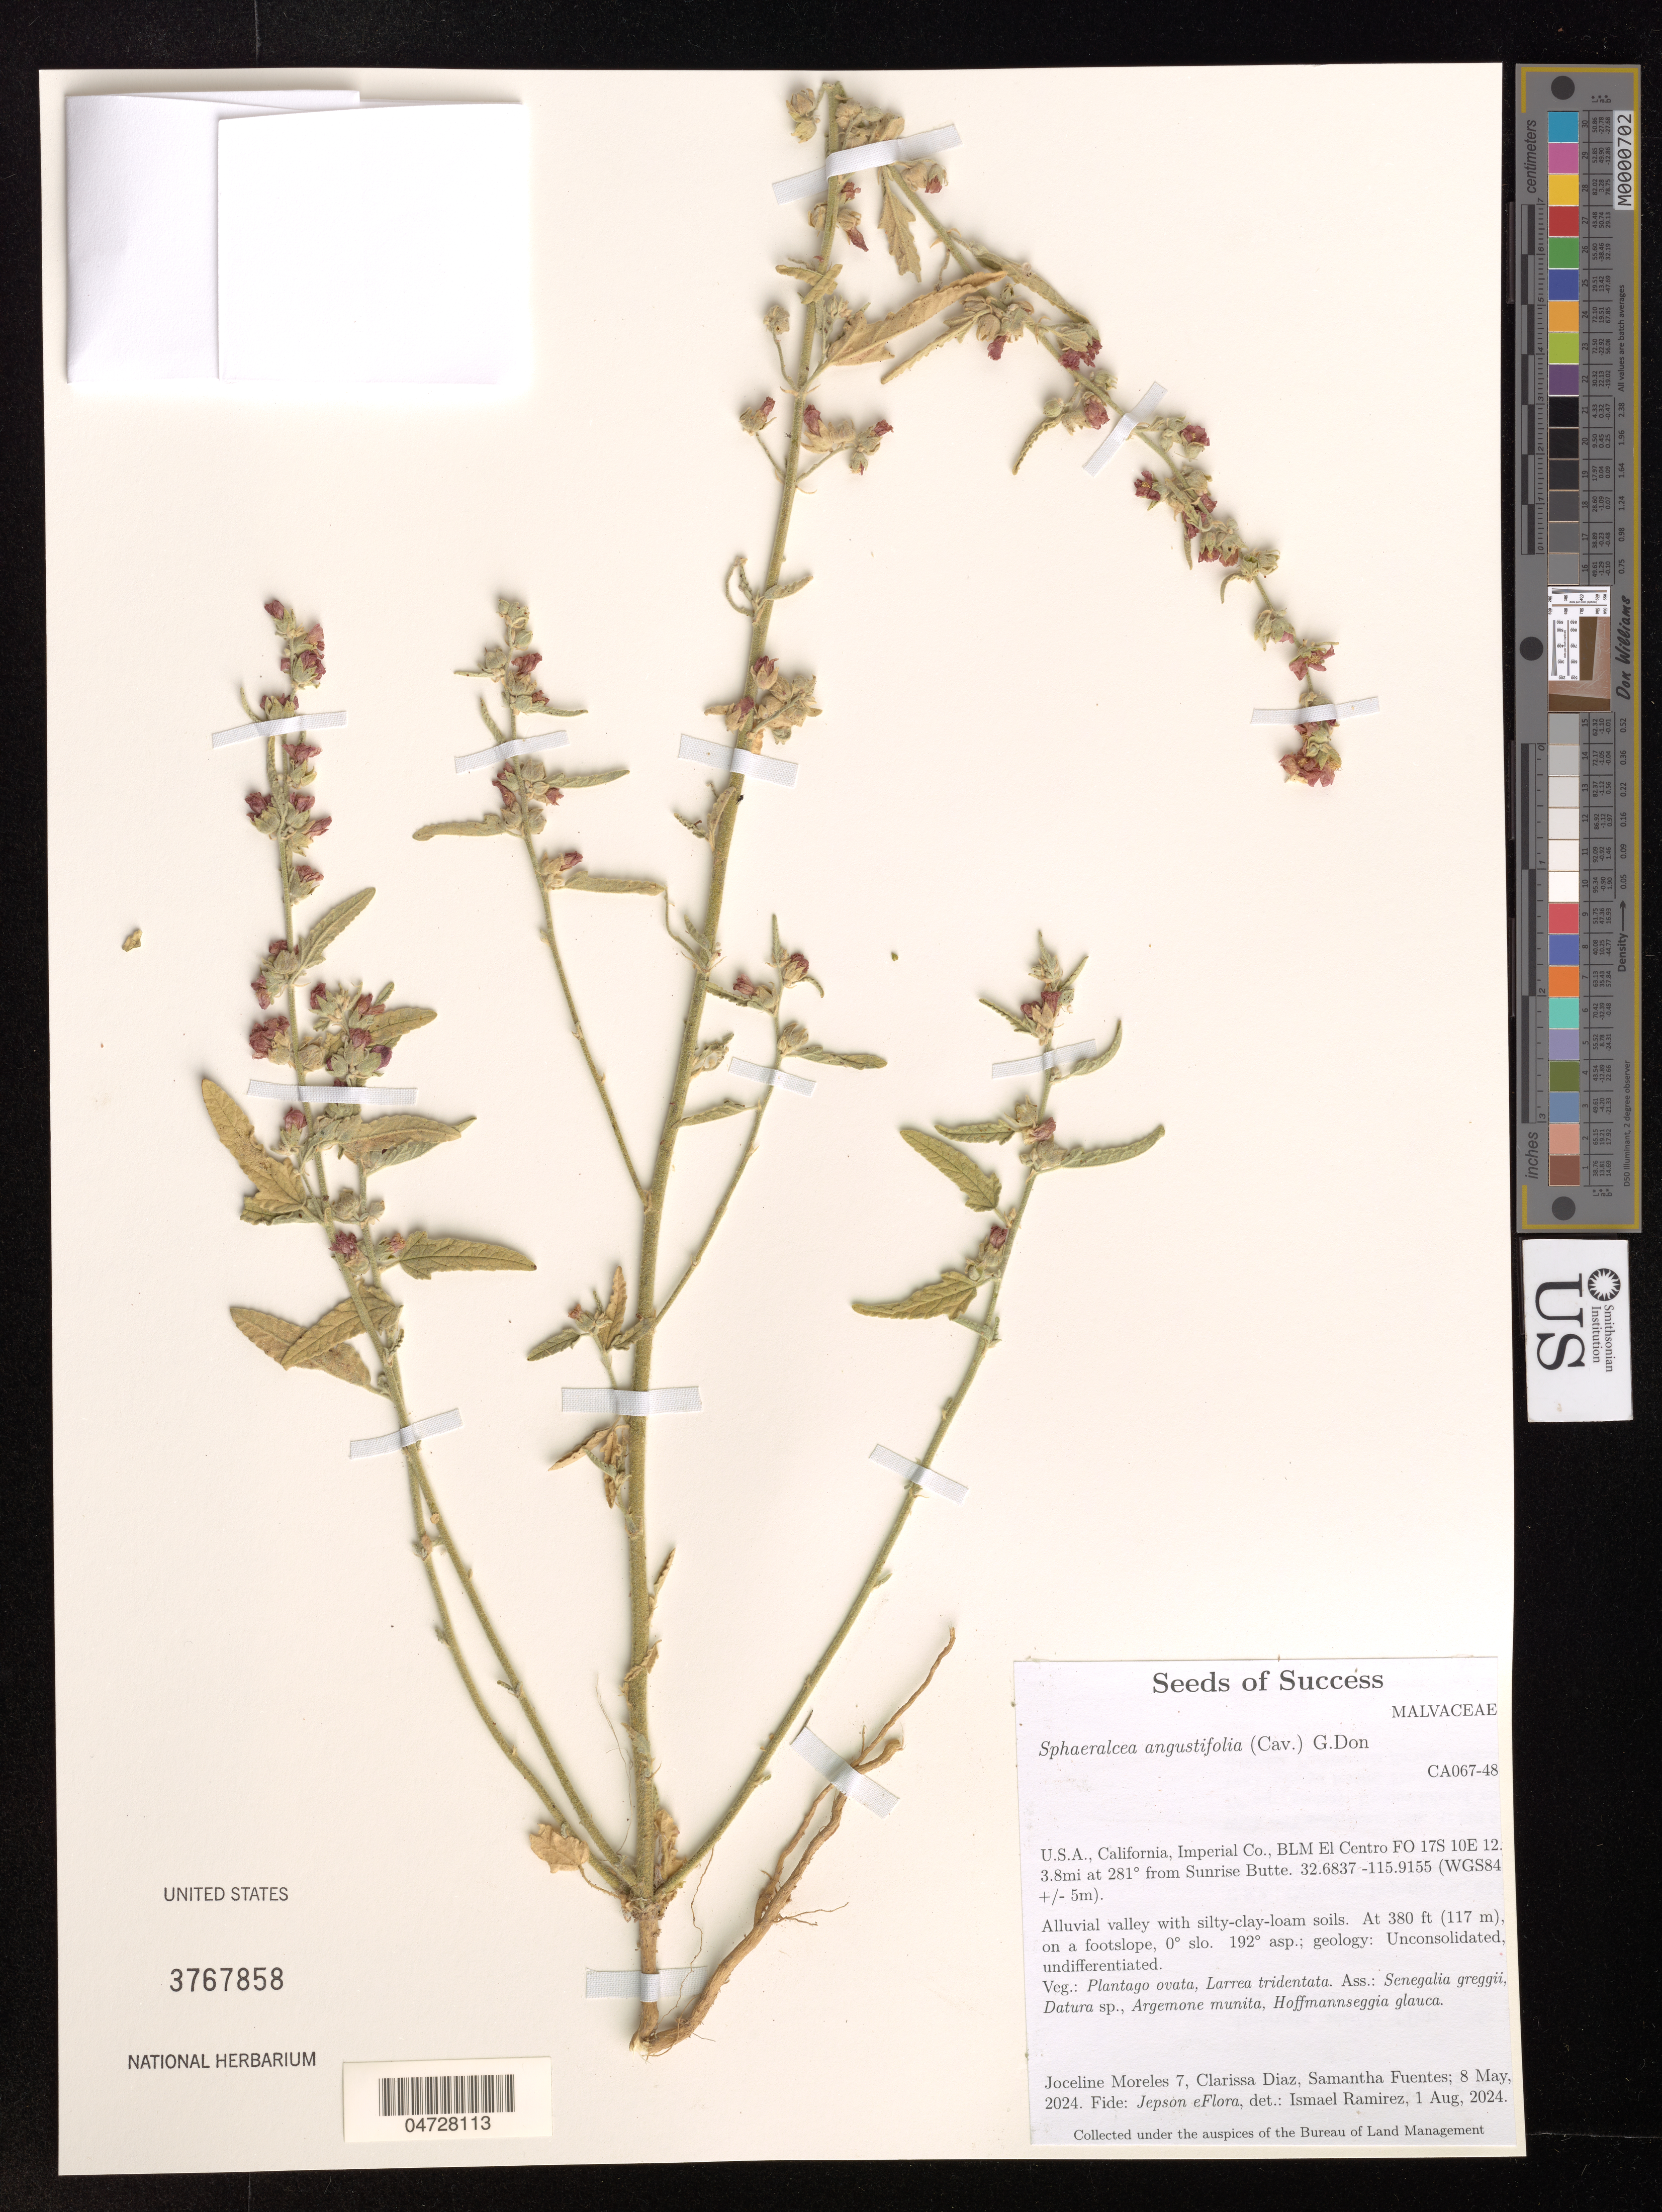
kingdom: Plantae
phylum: Tracheophyta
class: Liliopsida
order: Pandanales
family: Cyclanthaceae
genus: Sphaeradenia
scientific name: Sphaeradenia angustifolia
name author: (Ruiz & Pav.) Harling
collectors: J. Moreles, C. Diaz & S. Fuentus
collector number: CA067-48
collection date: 2024-05-08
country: United States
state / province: California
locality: Imperial Co., BLM El Centro FO 17S 10E 12! 3.8mi at 281° from Sunrise Butte.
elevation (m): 116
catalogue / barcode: US 3767858